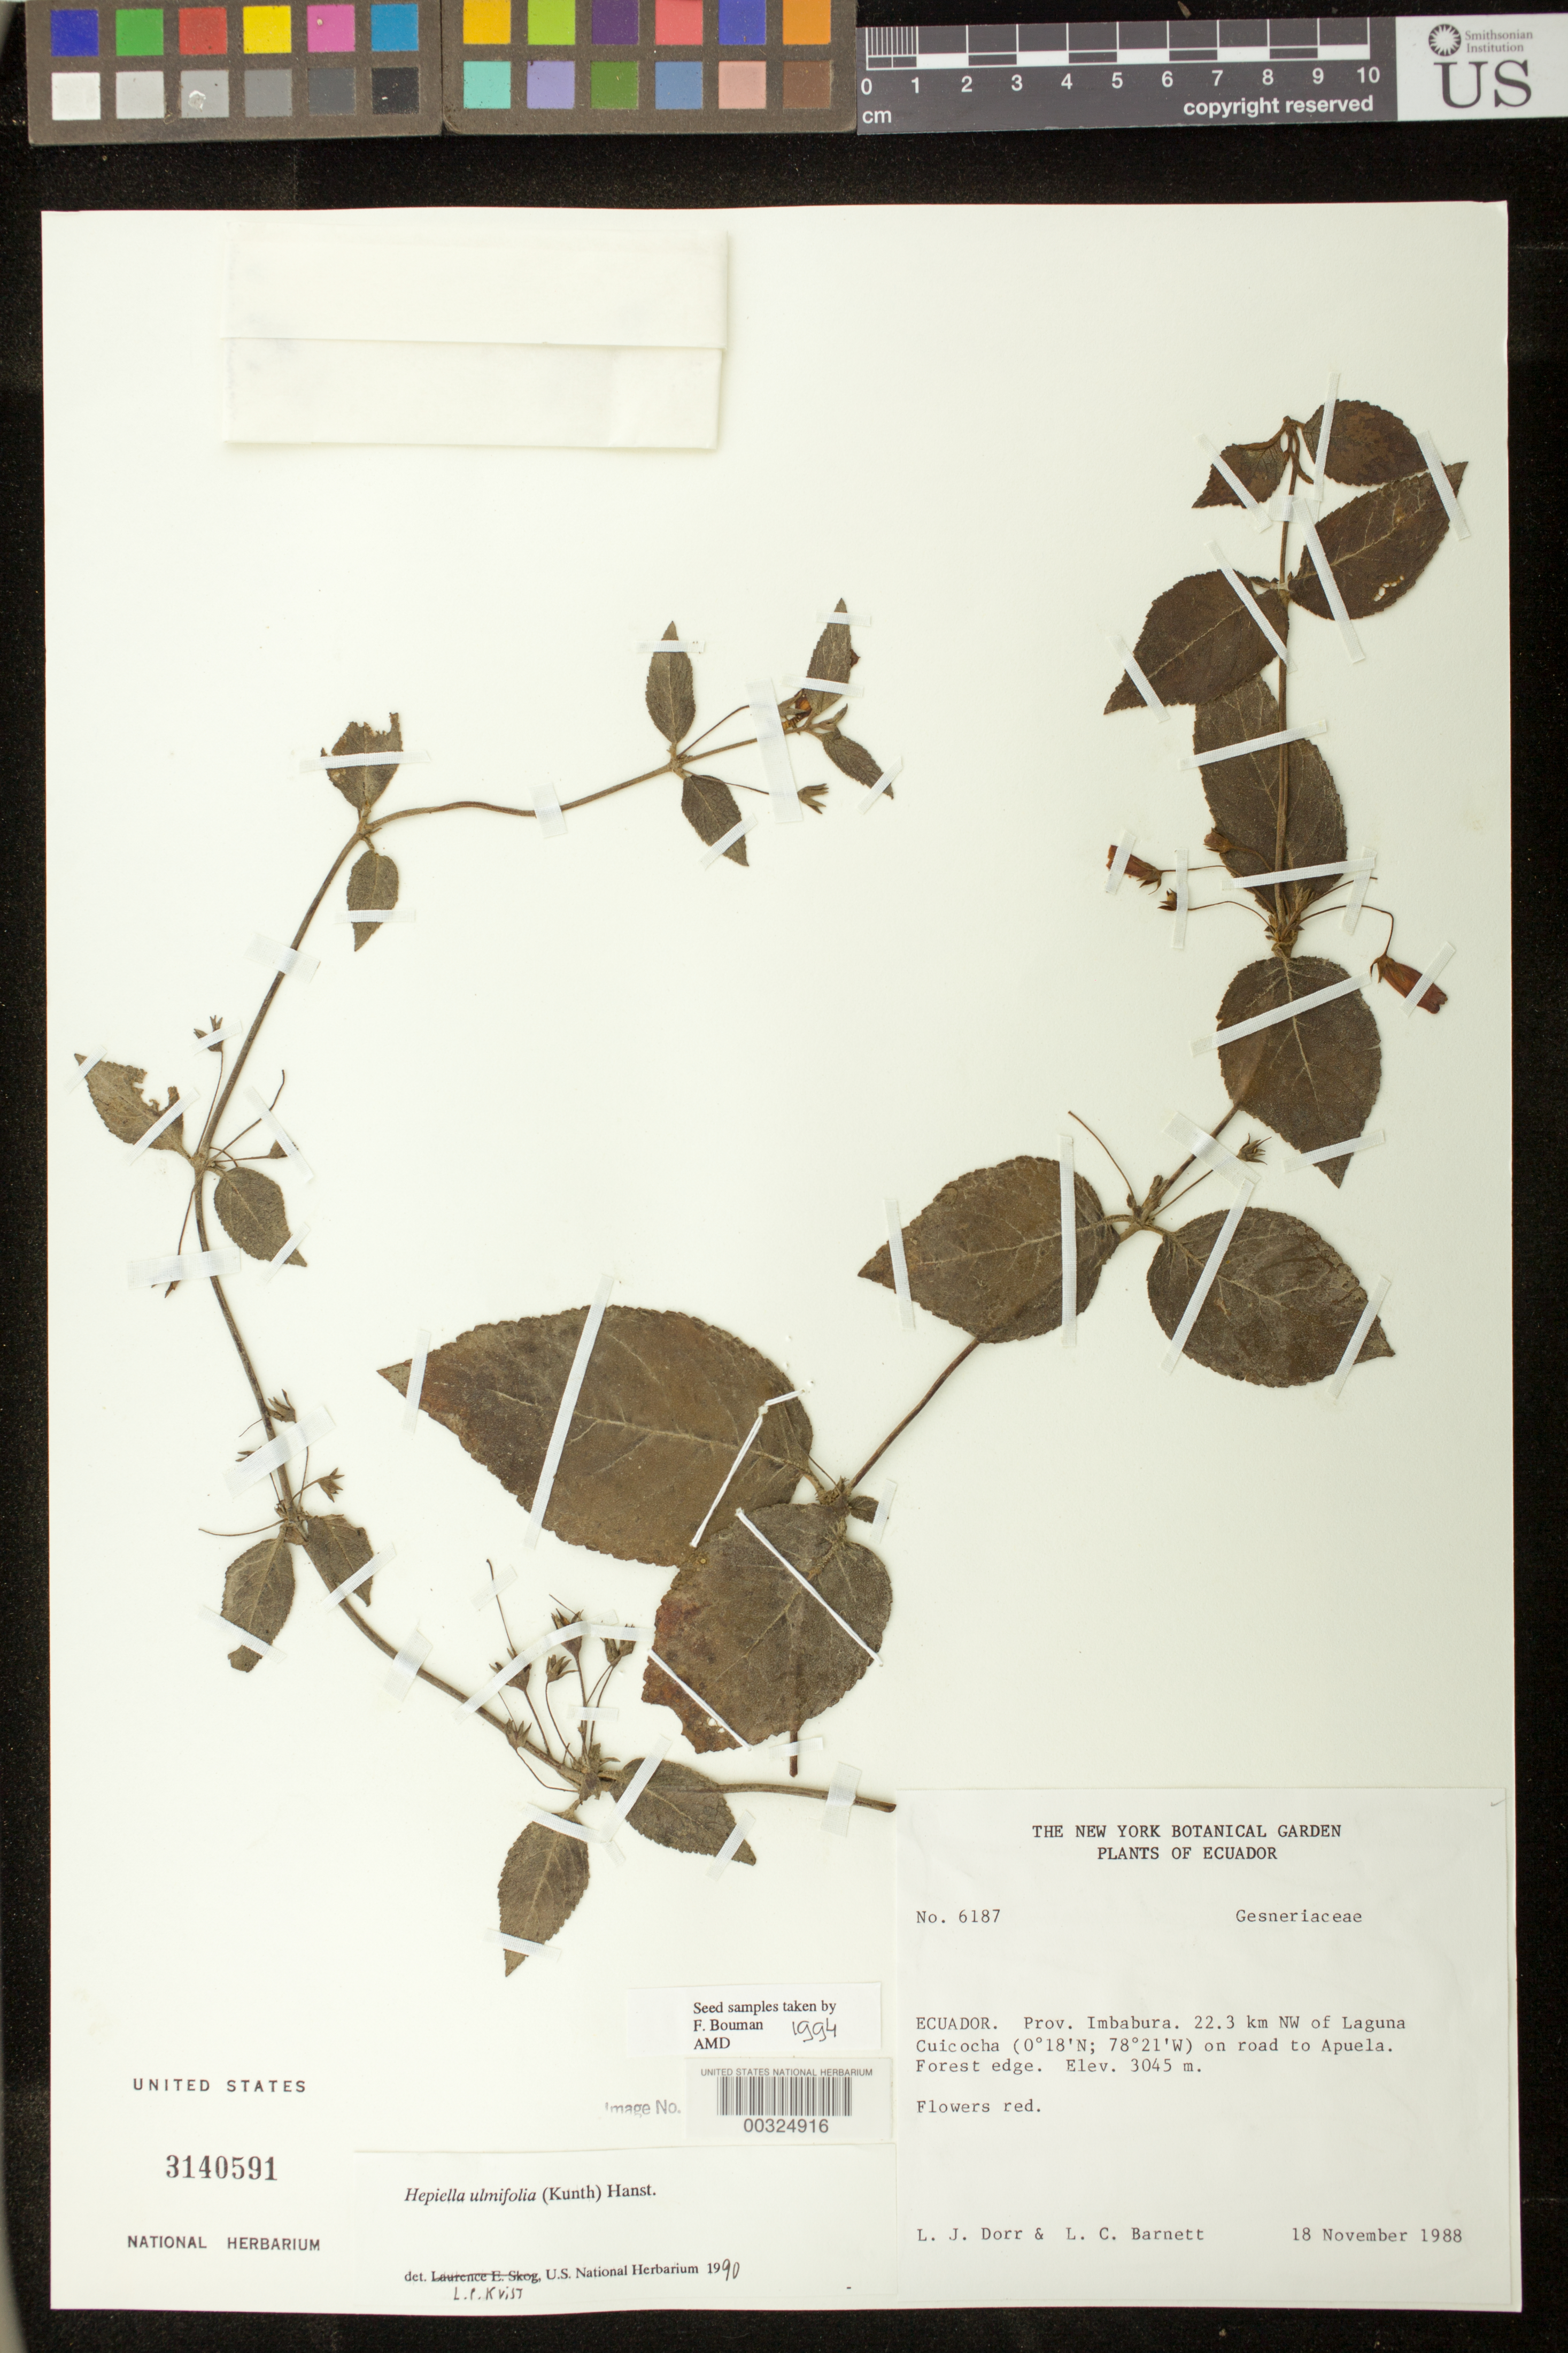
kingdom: Plantae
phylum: Tracheophyta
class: Magnoliopsida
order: Lamiales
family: Gesneriaceae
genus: Heppiella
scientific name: Heppiella ulmifolia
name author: (Kunth) Hanst.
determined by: Skog, Laurence E.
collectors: L. J. Dorr & L. C. Barnett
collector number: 6187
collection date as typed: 18 Nov 1988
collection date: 1988-11-18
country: Ecuador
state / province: Imbabura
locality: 22.3 km NW of Laguna Cuicocha, on road to Apuela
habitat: forest edge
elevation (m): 3045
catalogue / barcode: US 3140591